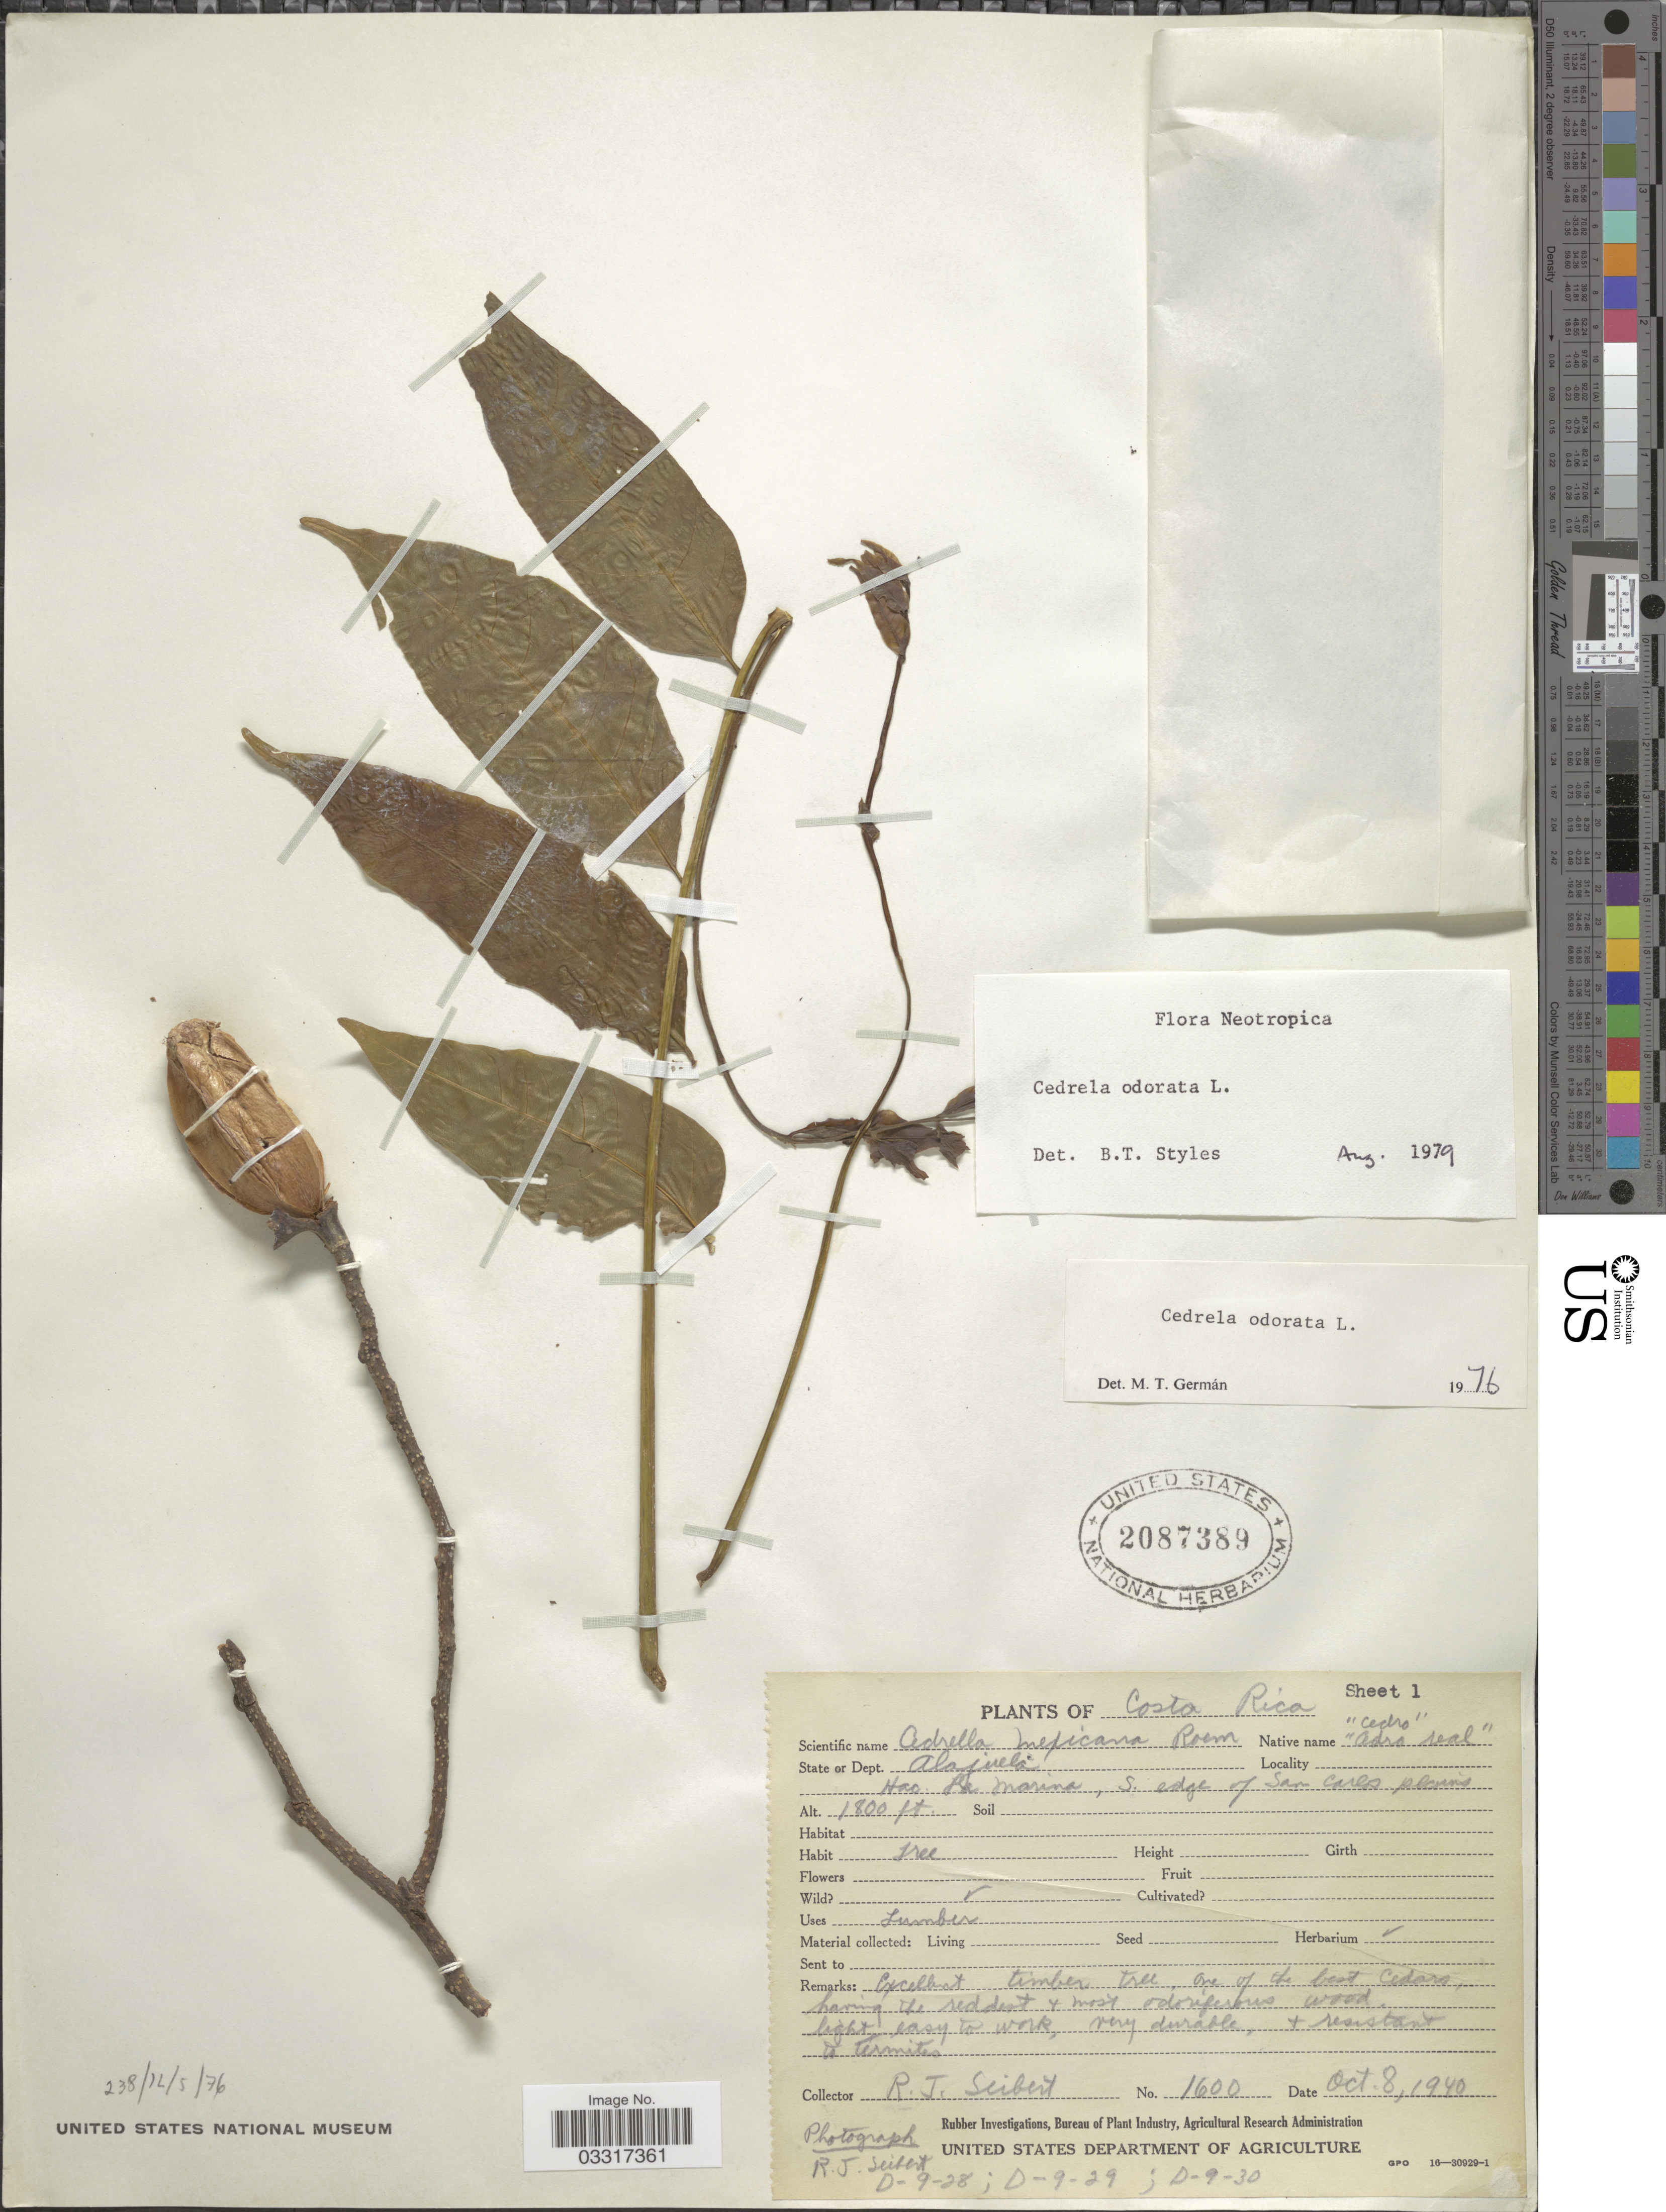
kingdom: Plantae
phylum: Tracheophyta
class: Magnoliopsida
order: Sapindales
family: Meliaceae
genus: Cedrela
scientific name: Cedrela odorata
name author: L.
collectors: R. J. Seibert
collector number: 1600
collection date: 1940-10-08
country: Costa Rica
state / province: Alajuela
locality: Dept. Alajuela. Hac. La Marina, S. edge of San Carlos plains.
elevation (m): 549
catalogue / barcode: US 2087389